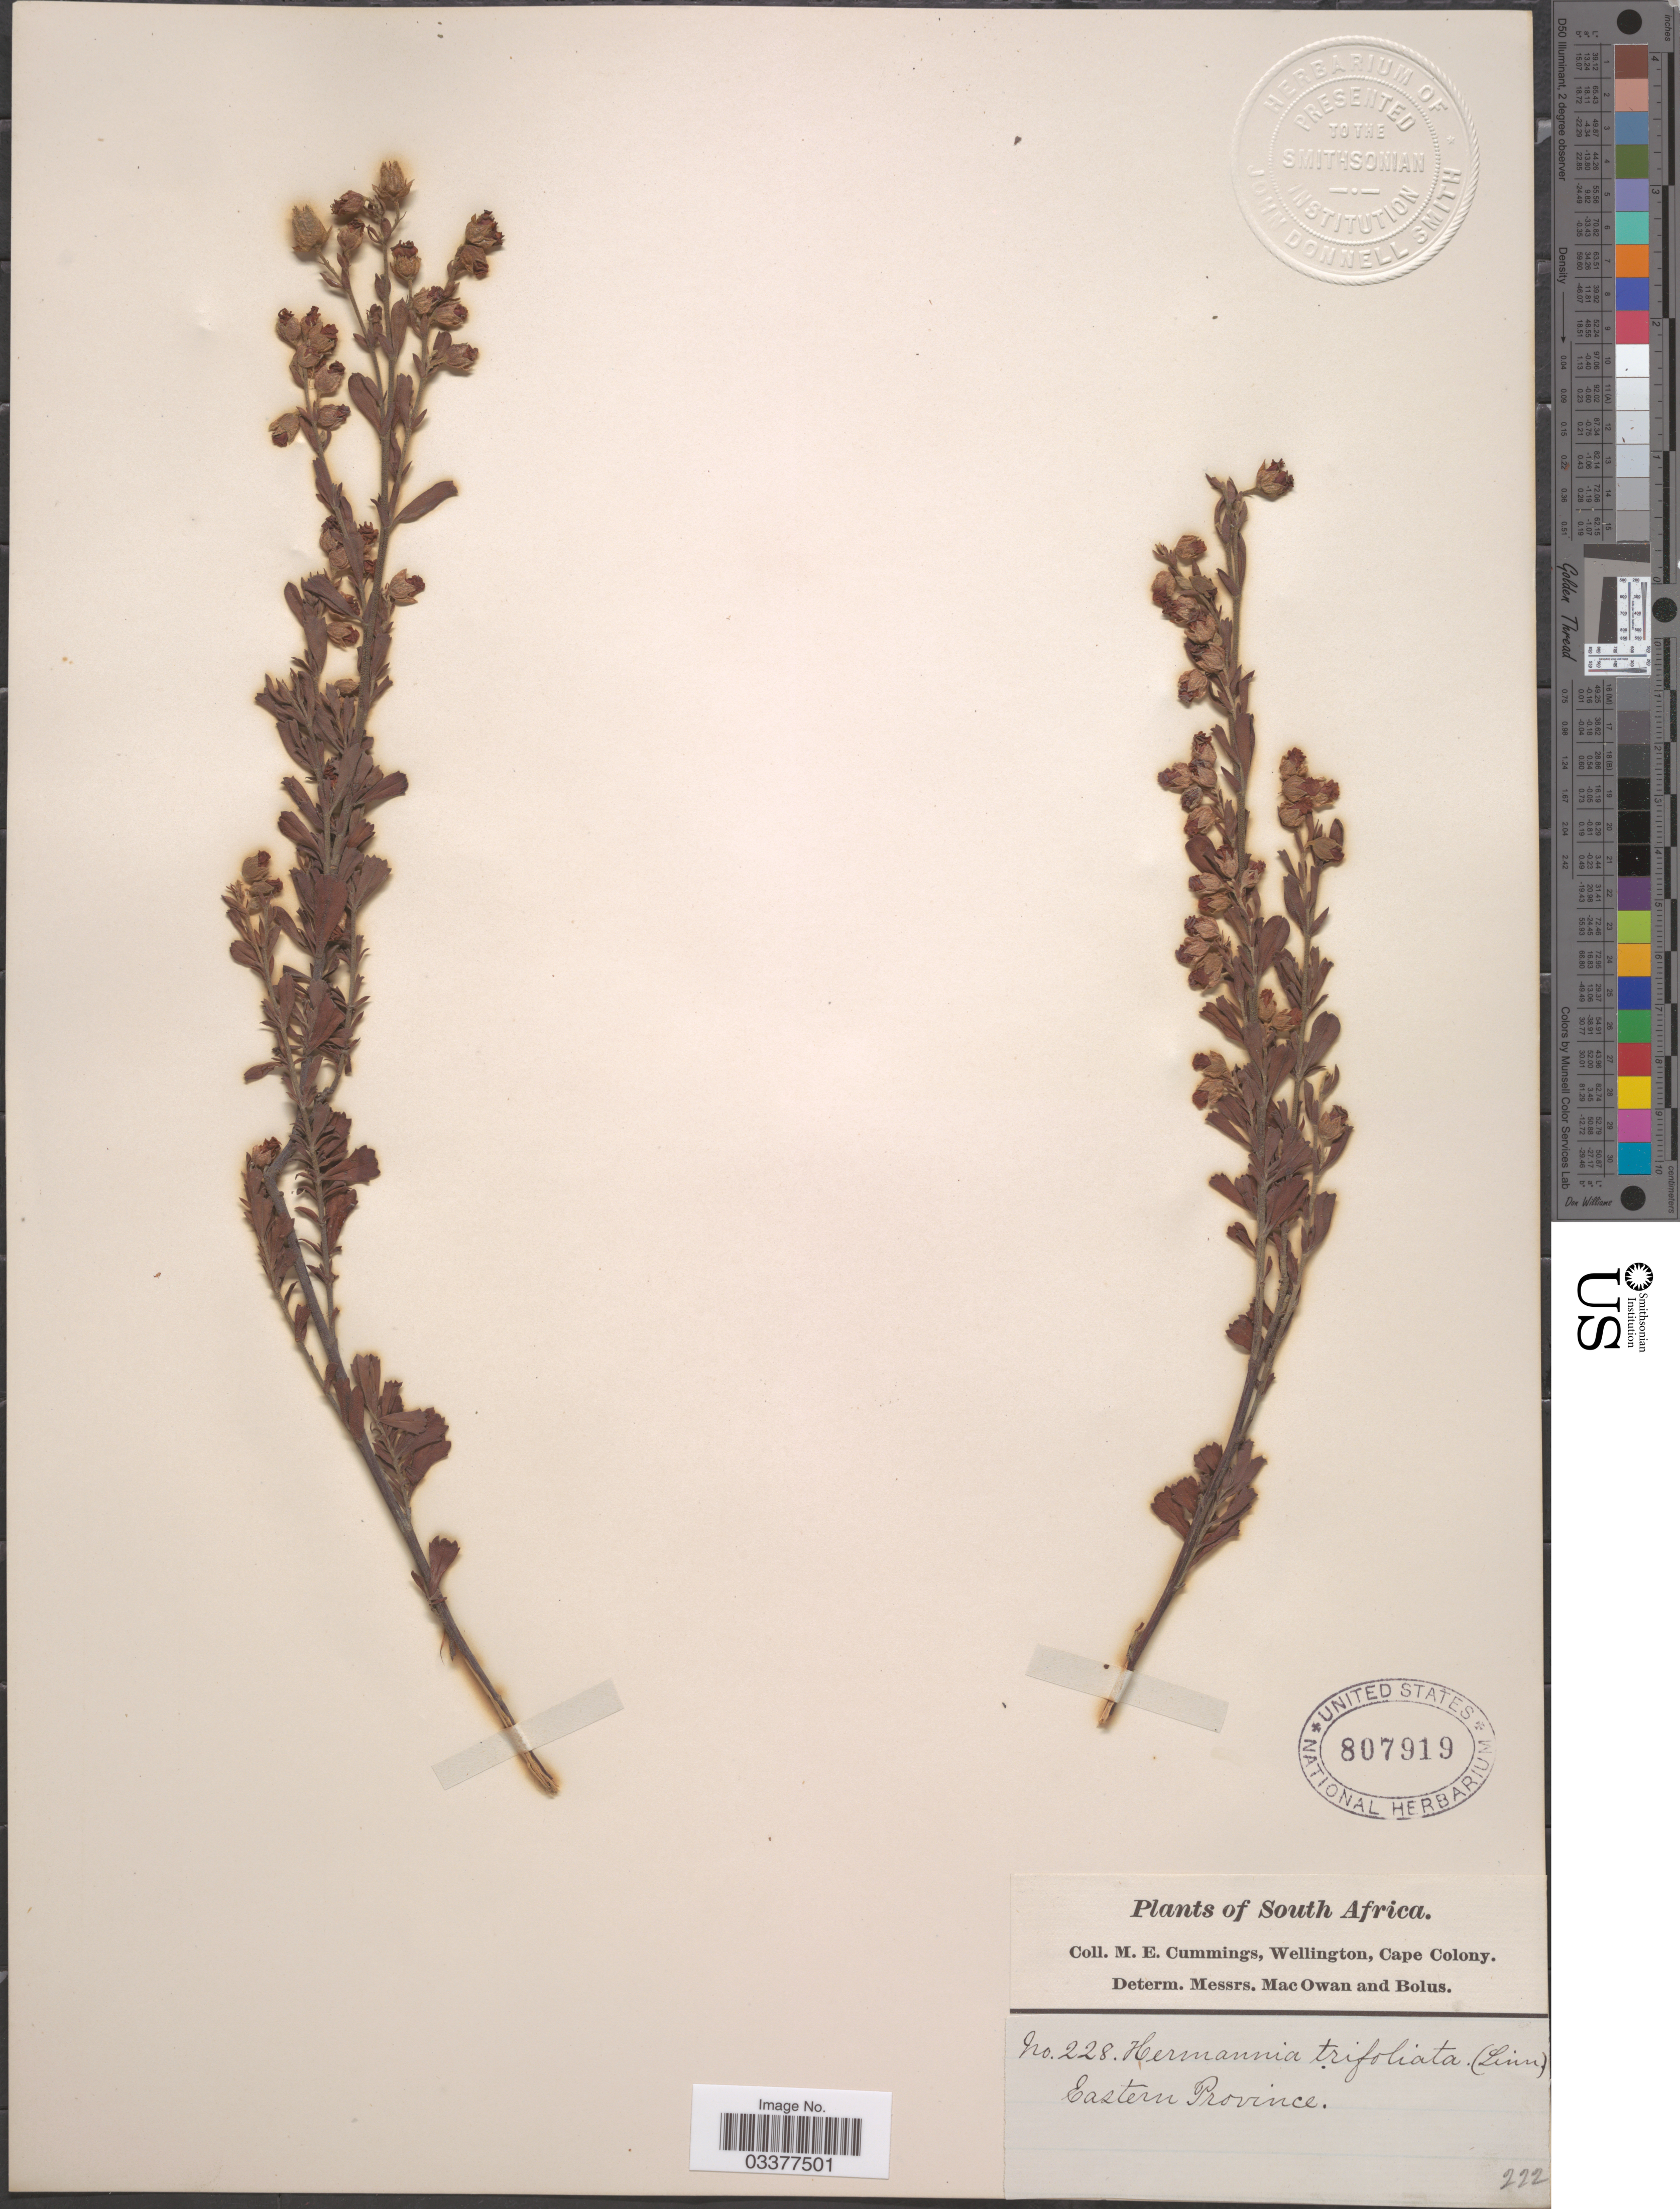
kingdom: Plantae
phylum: Tracheophyta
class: Magnoliopsida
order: Malvales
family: Malvaceae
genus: Hermannia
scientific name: Hermannia trifoliata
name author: L.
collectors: M. E. Cummings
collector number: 228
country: South Africa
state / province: Eastern Cape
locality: Eastern Province.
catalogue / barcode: US 807919